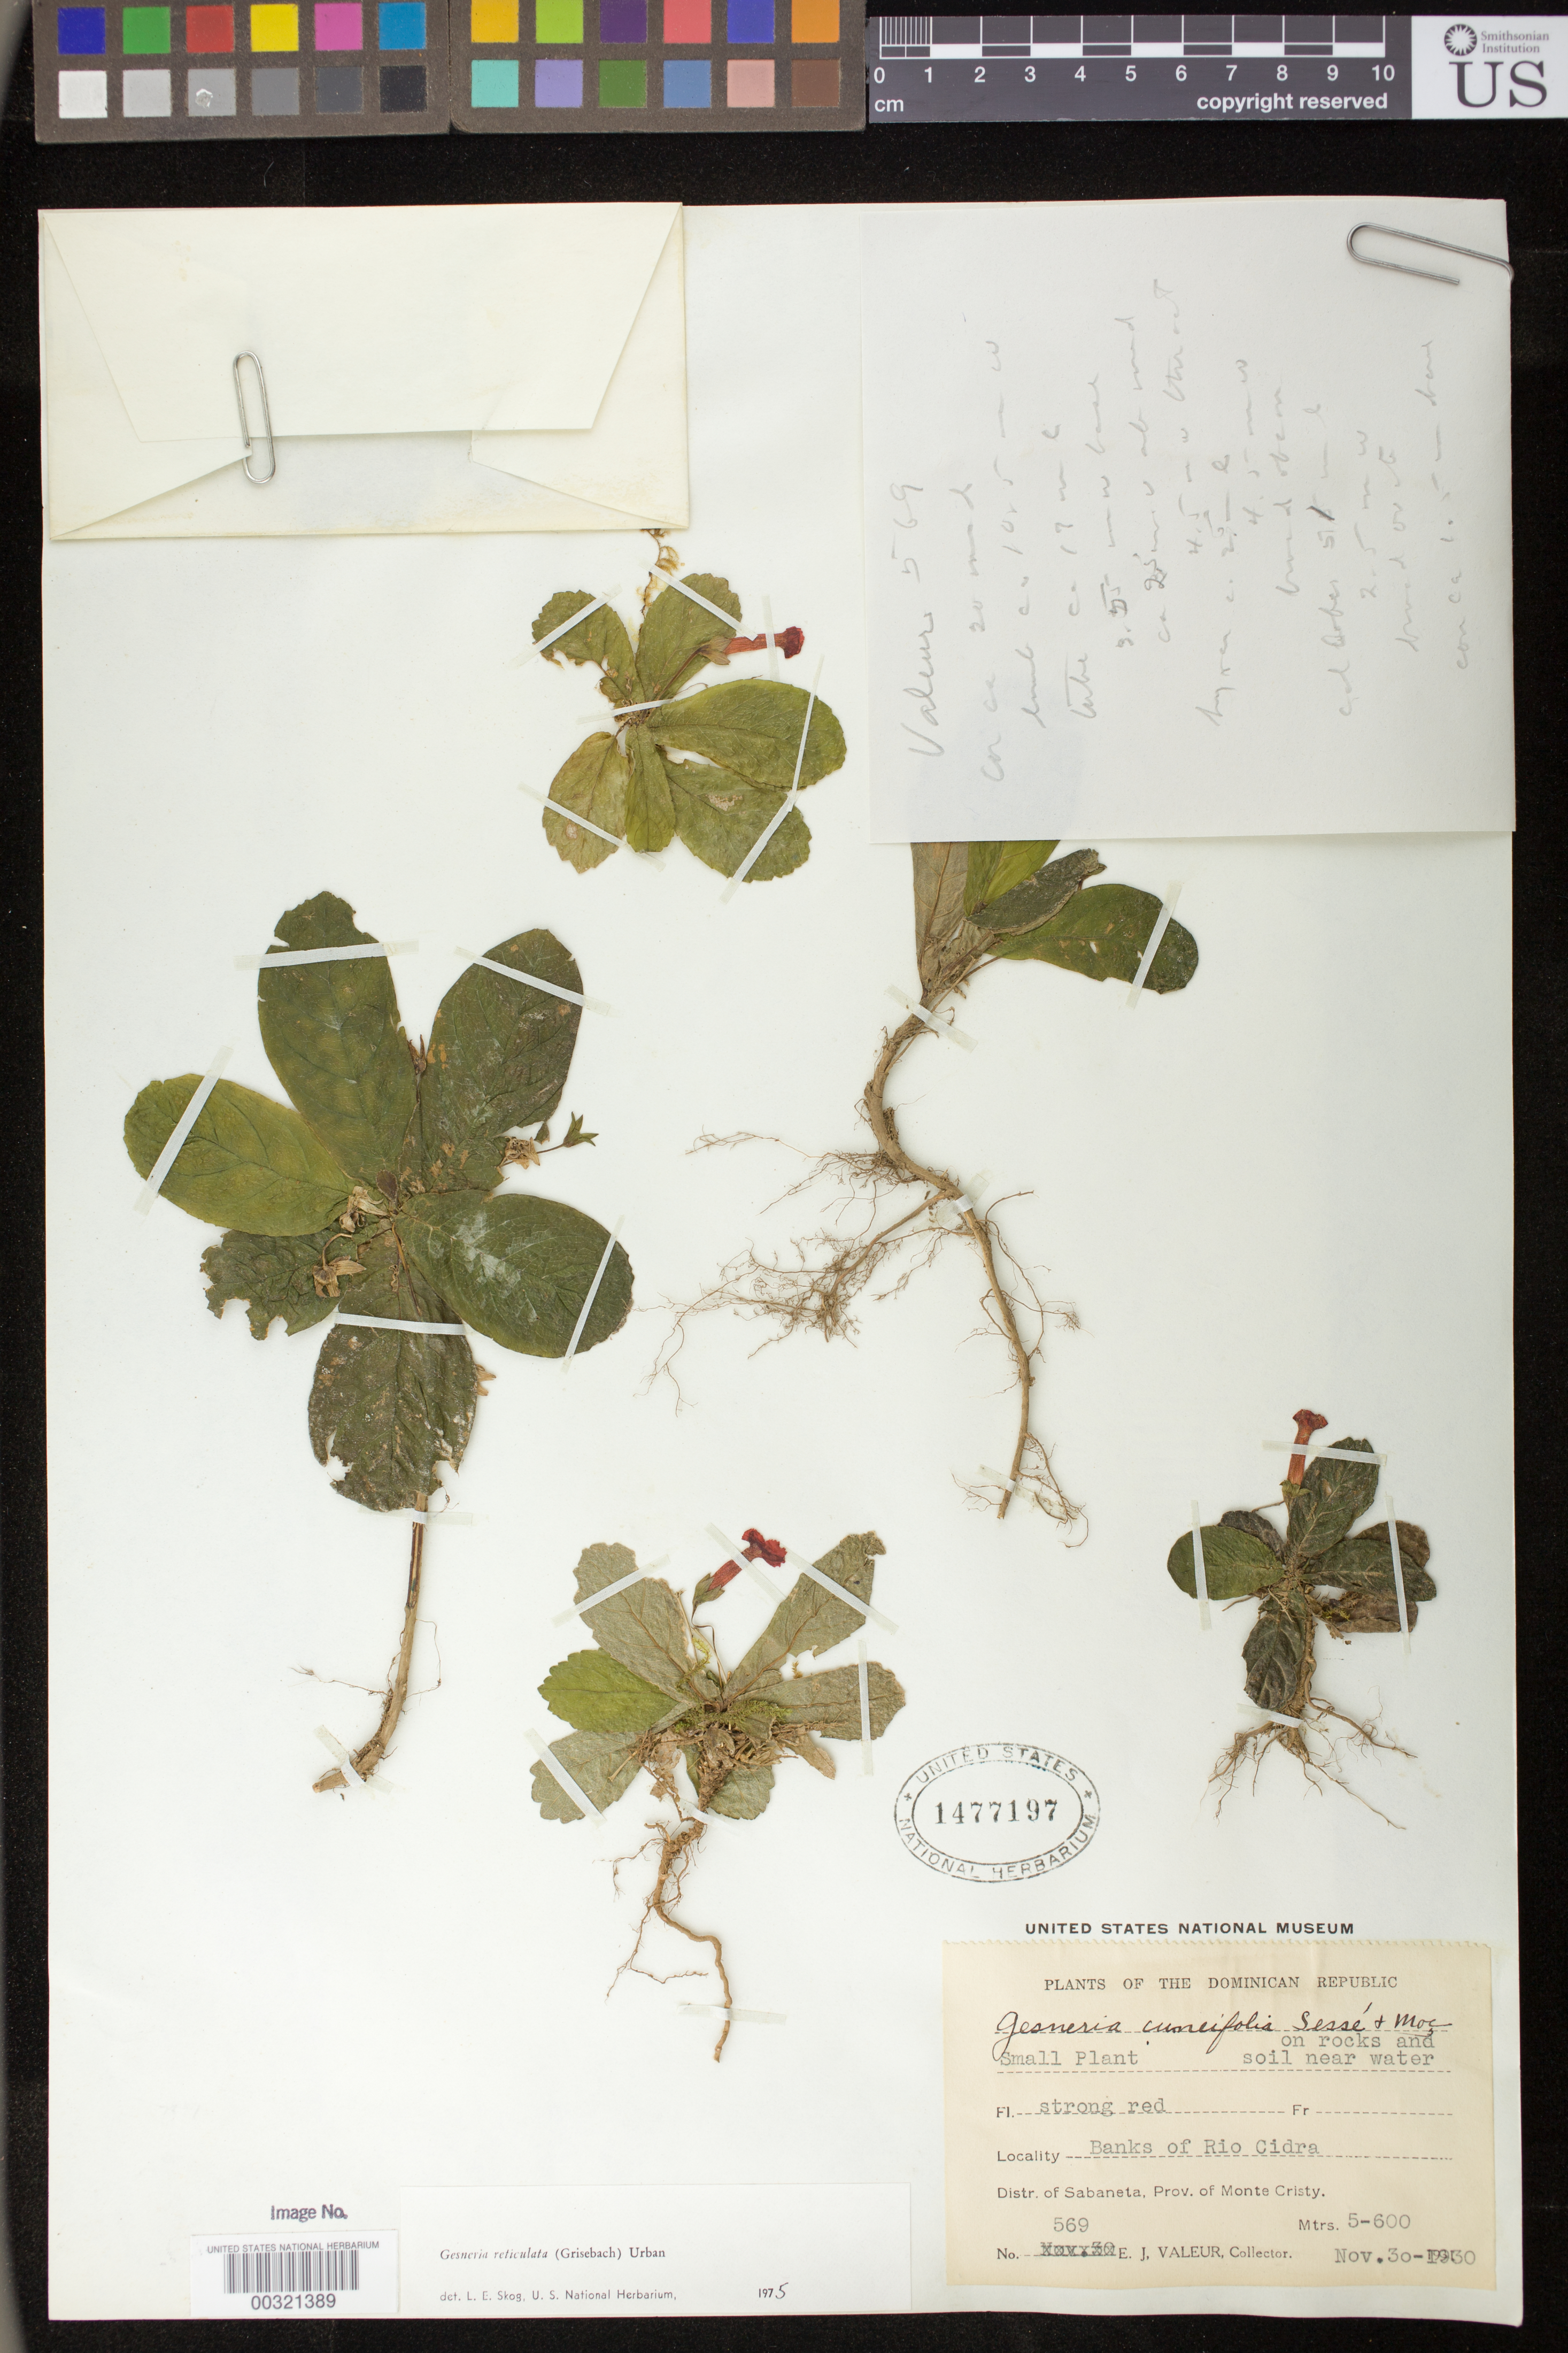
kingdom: Plantae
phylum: Tracheophyta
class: Magnoliopsida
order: Lamiales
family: Gesneriaceae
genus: Gesneria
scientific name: Gesneria reticulata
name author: (Griseb.) Urb.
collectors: E. Valeur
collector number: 569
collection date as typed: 30 Nov 1930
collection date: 1930-11-30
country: Dominican Republic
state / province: Monte Cristi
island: Hispaniola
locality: Dist. of Sabaneta, banks of Rio Cidra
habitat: On rocks and soil near water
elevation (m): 500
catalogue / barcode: US 1477197